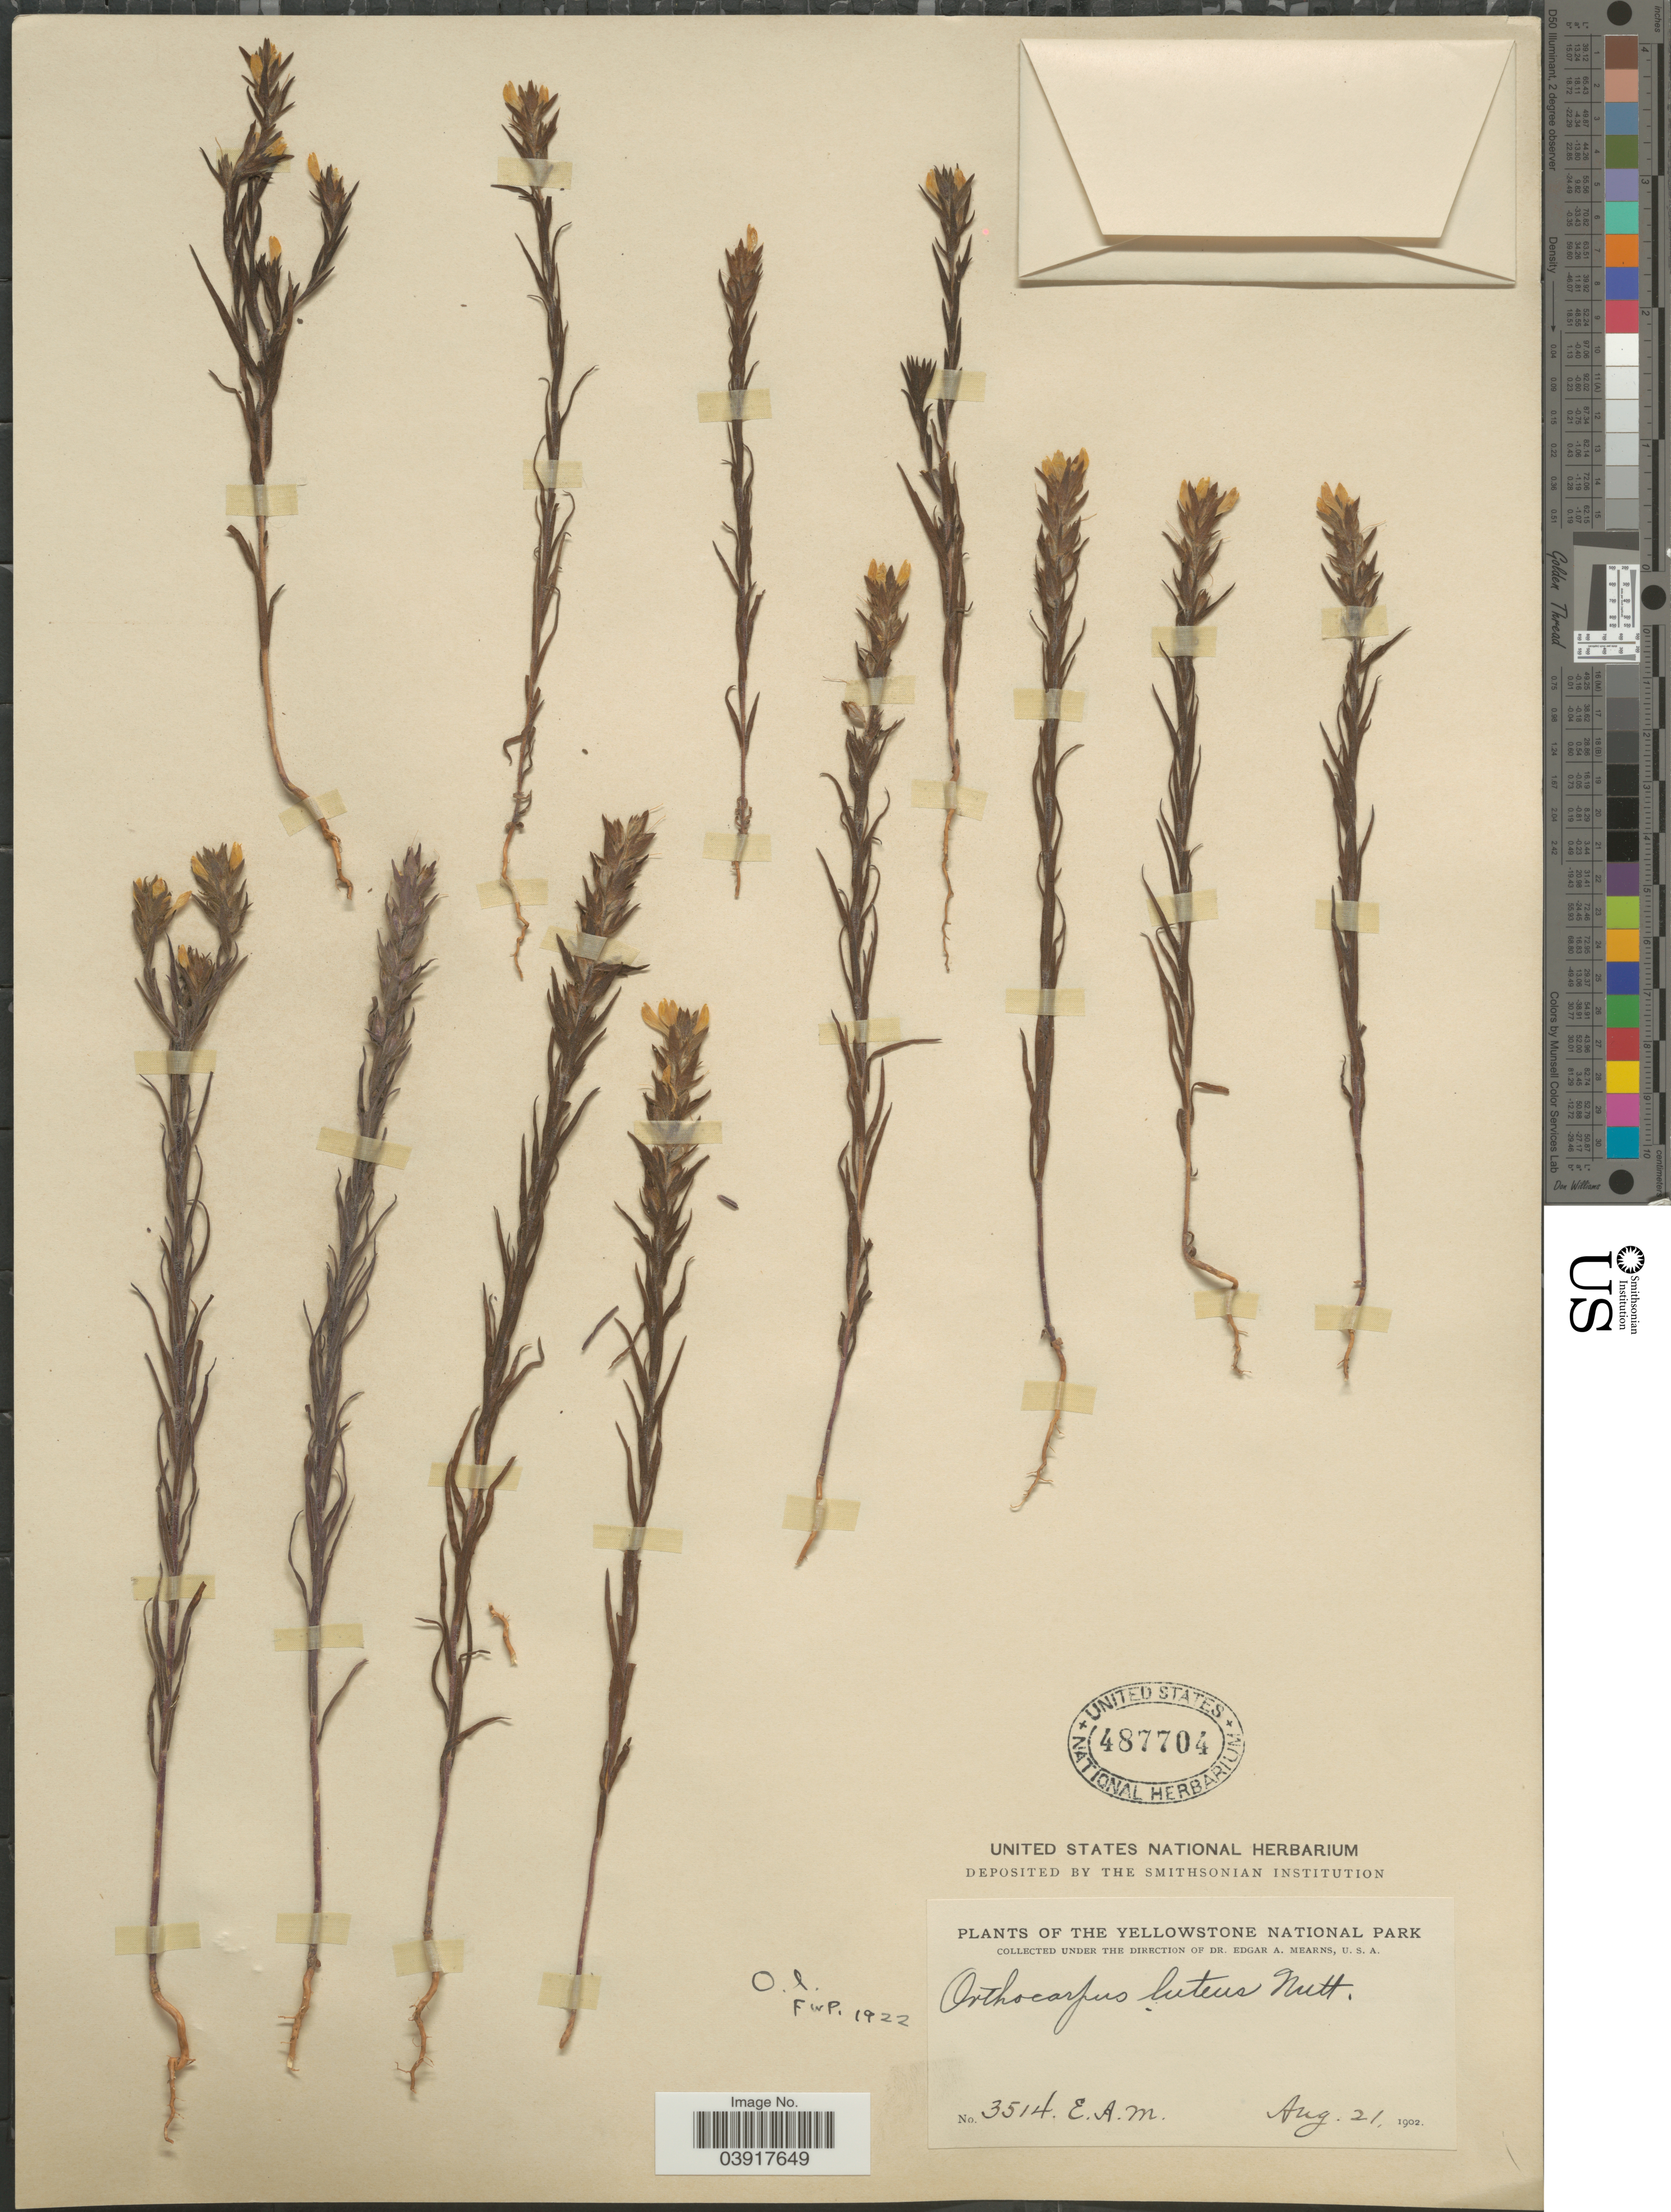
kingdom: Plantae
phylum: Tracheophyta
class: Magnoliopsida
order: Lamiales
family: Orobanchaceae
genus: Orthocarpus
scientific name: Orthocarpus luteus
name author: Nutt.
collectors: E. A. Mearns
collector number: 3514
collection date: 1902-08-21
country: United States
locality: The Yellowstone National Park.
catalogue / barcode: US 487704